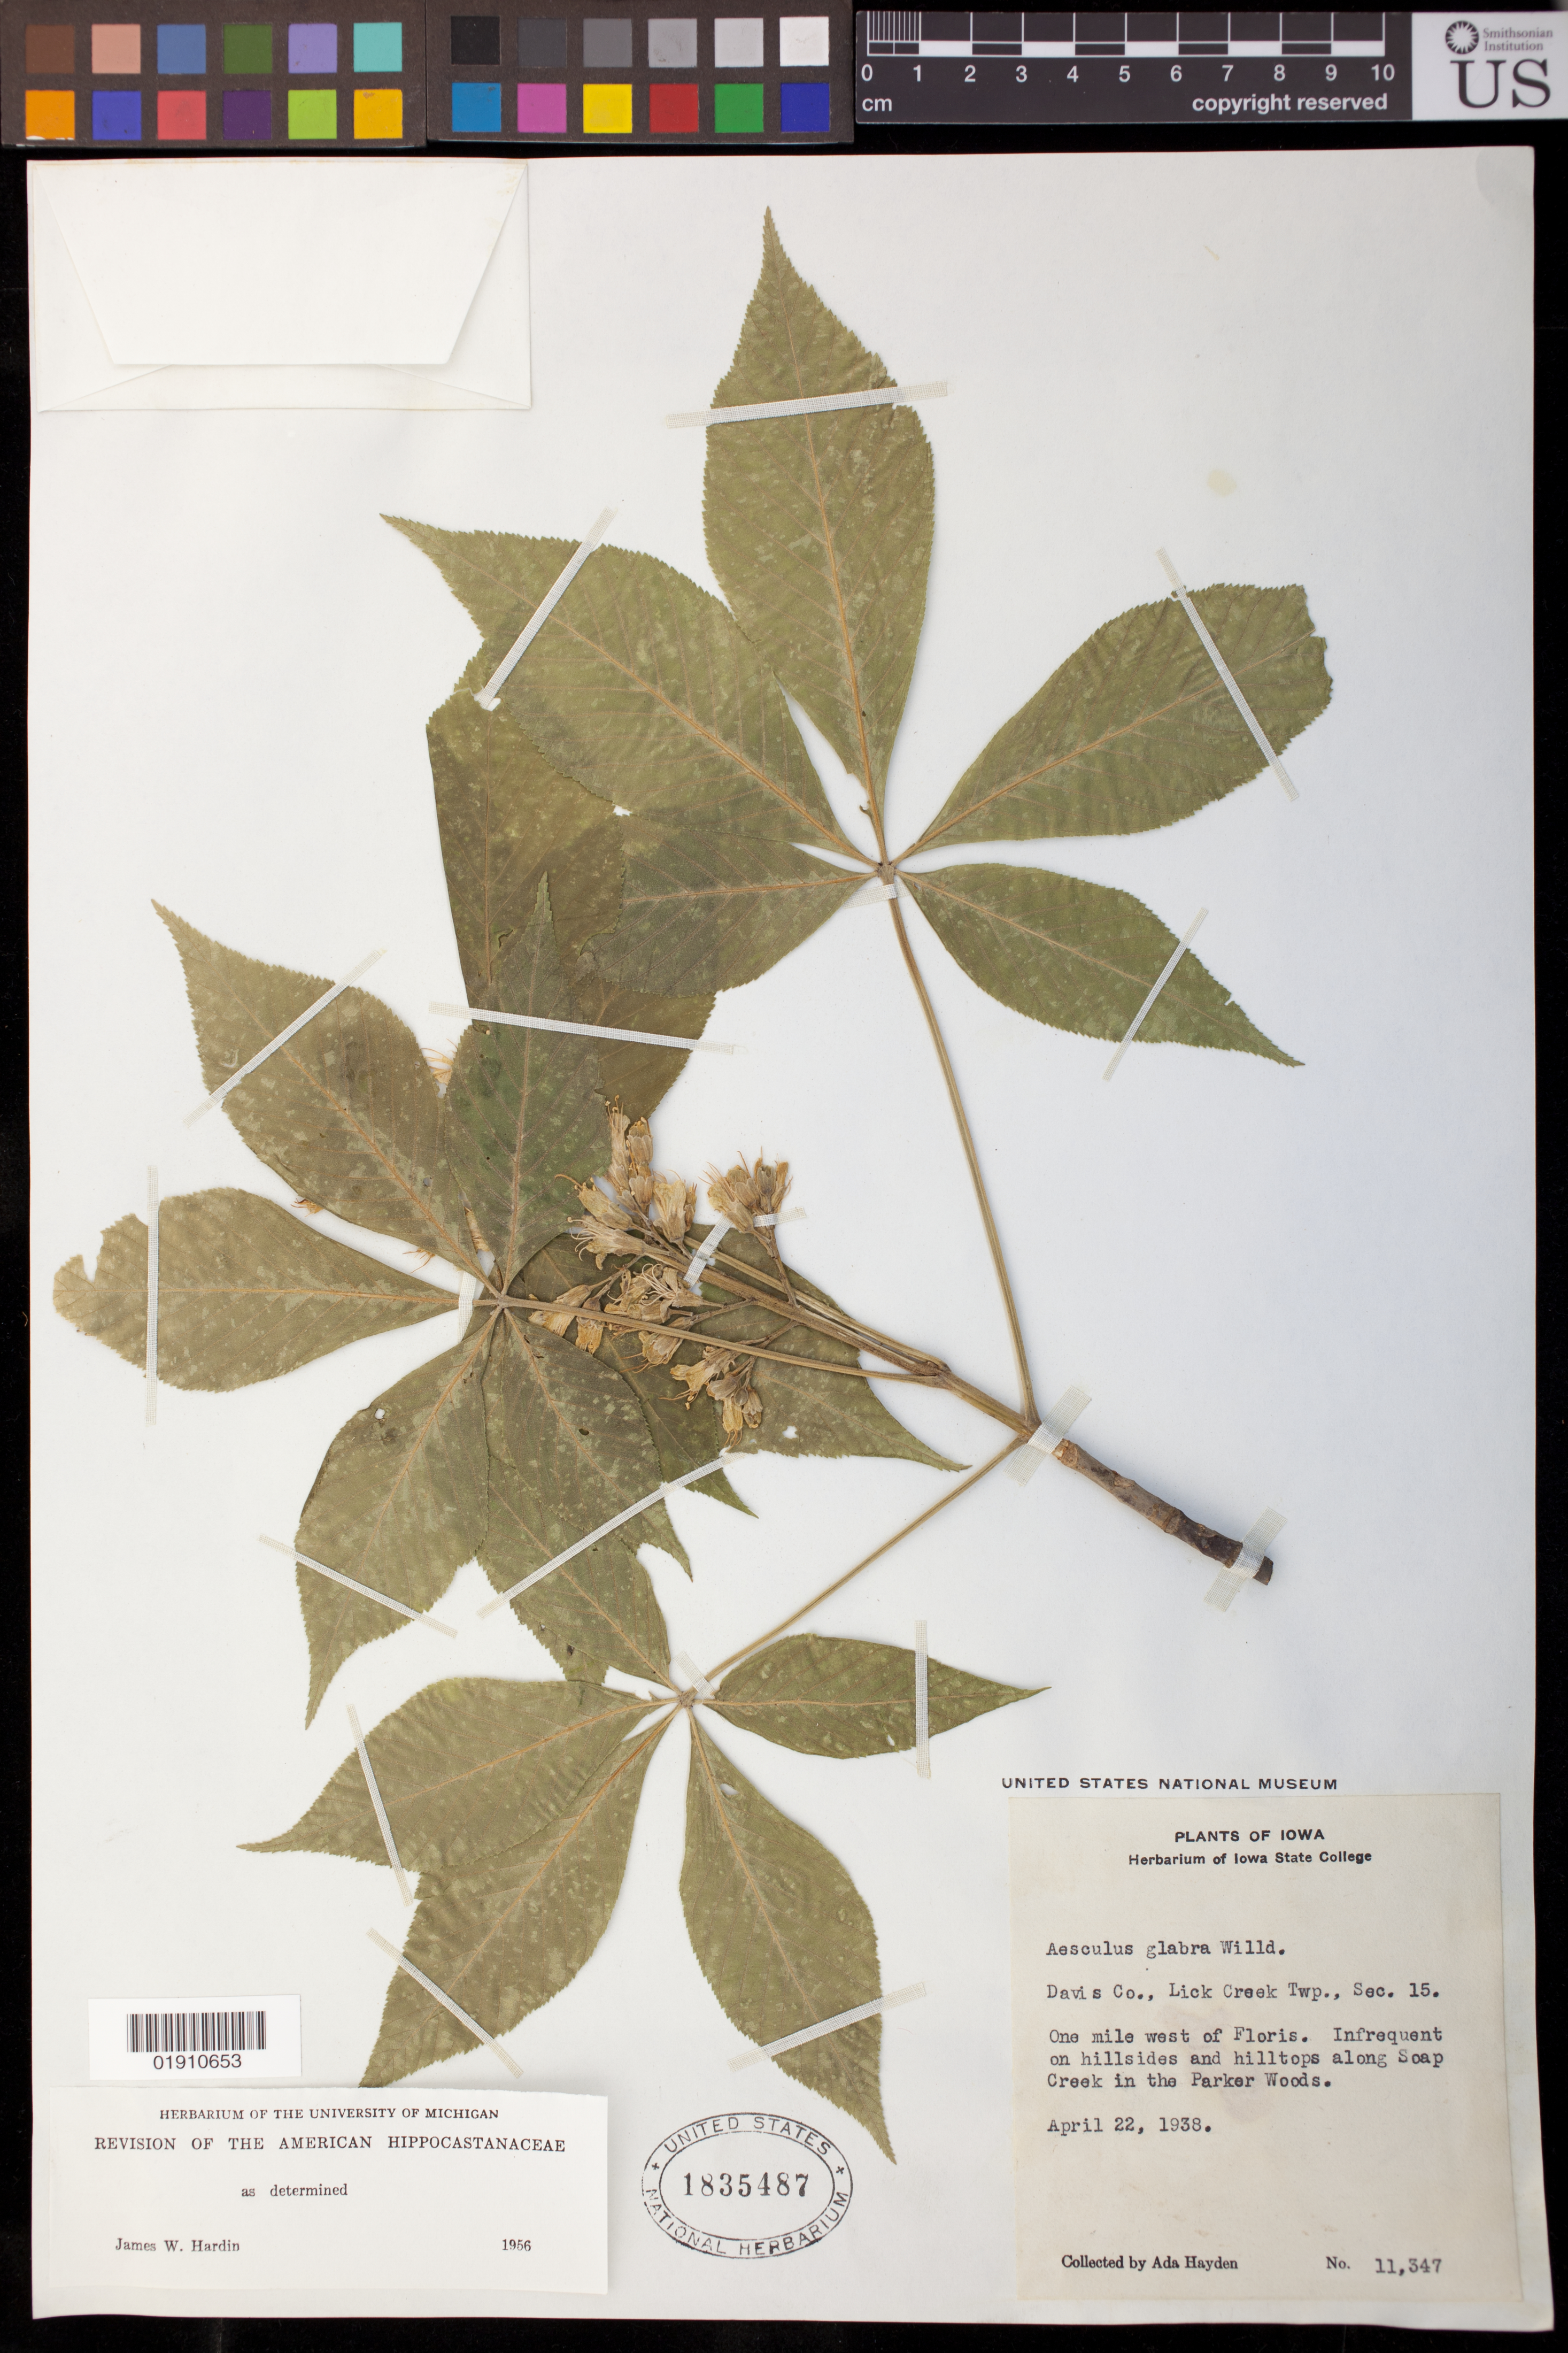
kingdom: Plantae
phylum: Tracheophyta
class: Magnoliopsida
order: Sapindales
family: Sapindaceae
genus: Aesculus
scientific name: Aesculus glabra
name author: Willd.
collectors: Ada Hayden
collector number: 11347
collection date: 1938-04-22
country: United States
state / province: Iowa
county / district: Davis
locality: Lick Creek Twp., Sec. 15.; One mile west of Floris. along Soap Creek in the Parker Woods.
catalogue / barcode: US 1835487